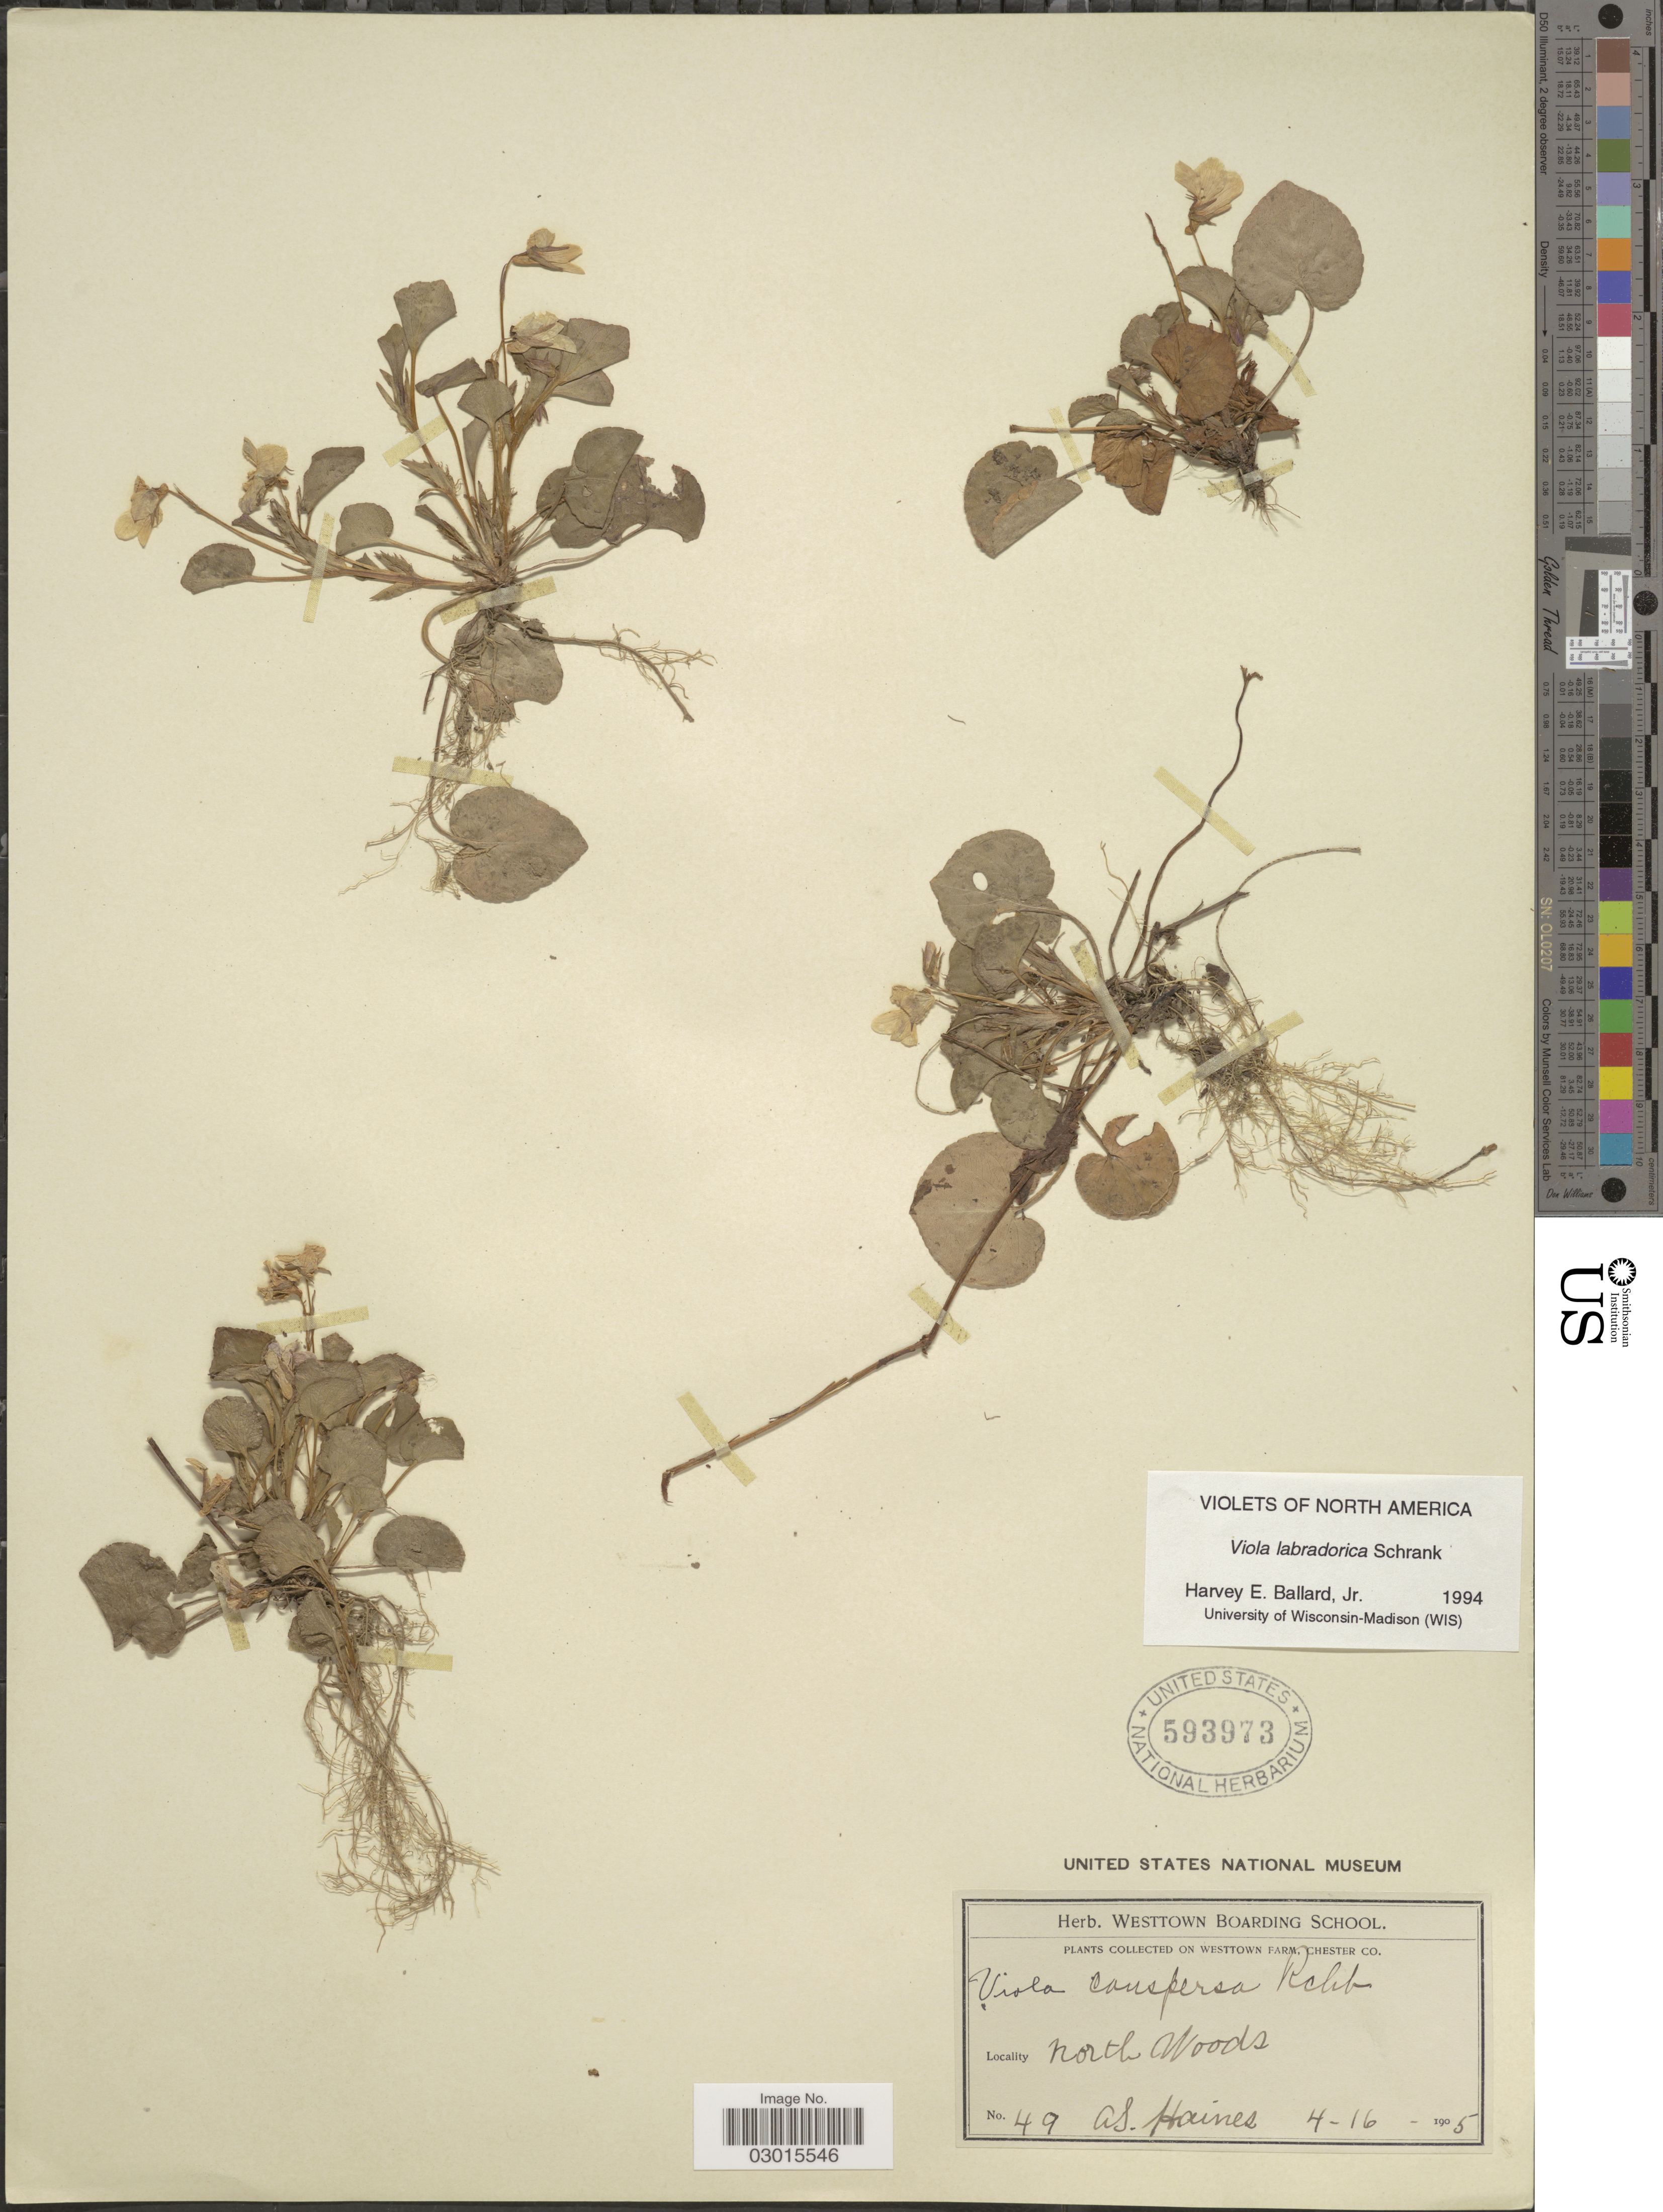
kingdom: Plantae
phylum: Tracheophyta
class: Magnoliopsida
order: Malpighiales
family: Violaceae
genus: Viola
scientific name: Viola labradorica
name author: Schrank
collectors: A. Haines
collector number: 49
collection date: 1905-04-16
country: United States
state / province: Pennsylvania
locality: Westtown Farm, Chester Co. North Woods.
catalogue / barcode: US 593973